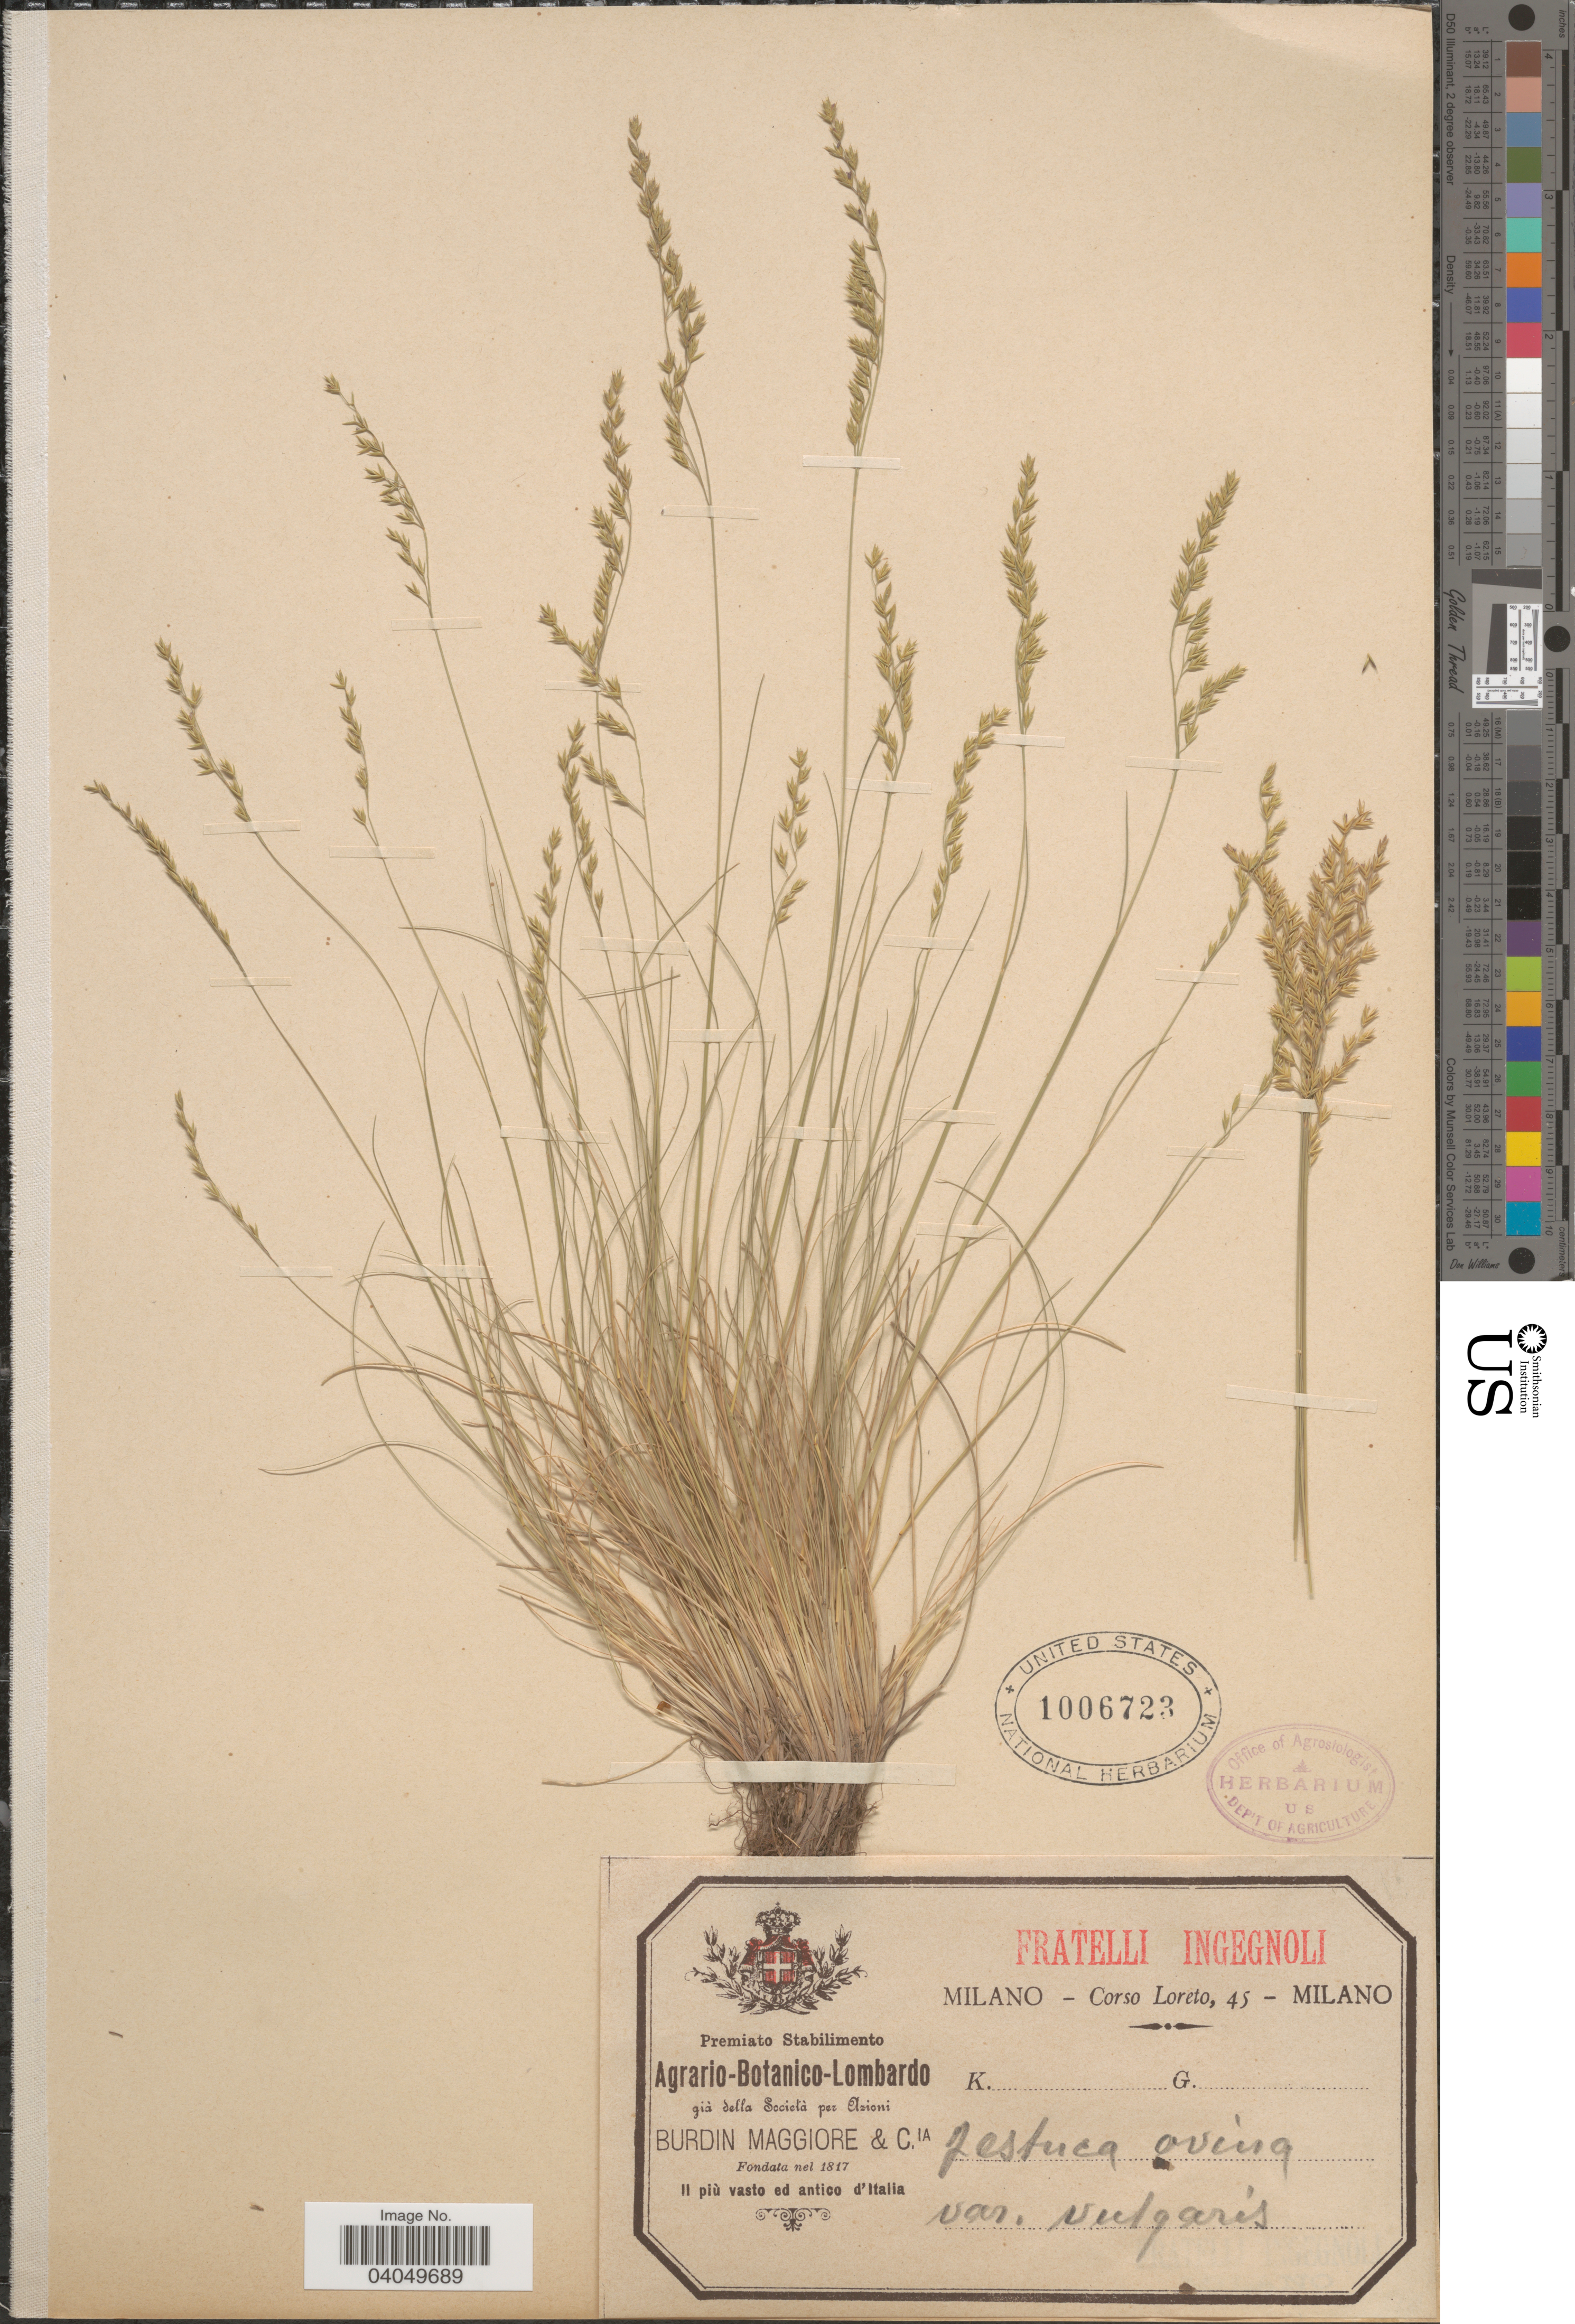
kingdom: Plantae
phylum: Tracheophyta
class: Liliopsida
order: Poales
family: Poaceae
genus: Festuca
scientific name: Festuca ovina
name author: L.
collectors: Loreto, C.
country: Italy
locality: Milano.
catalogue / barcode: US 1006723